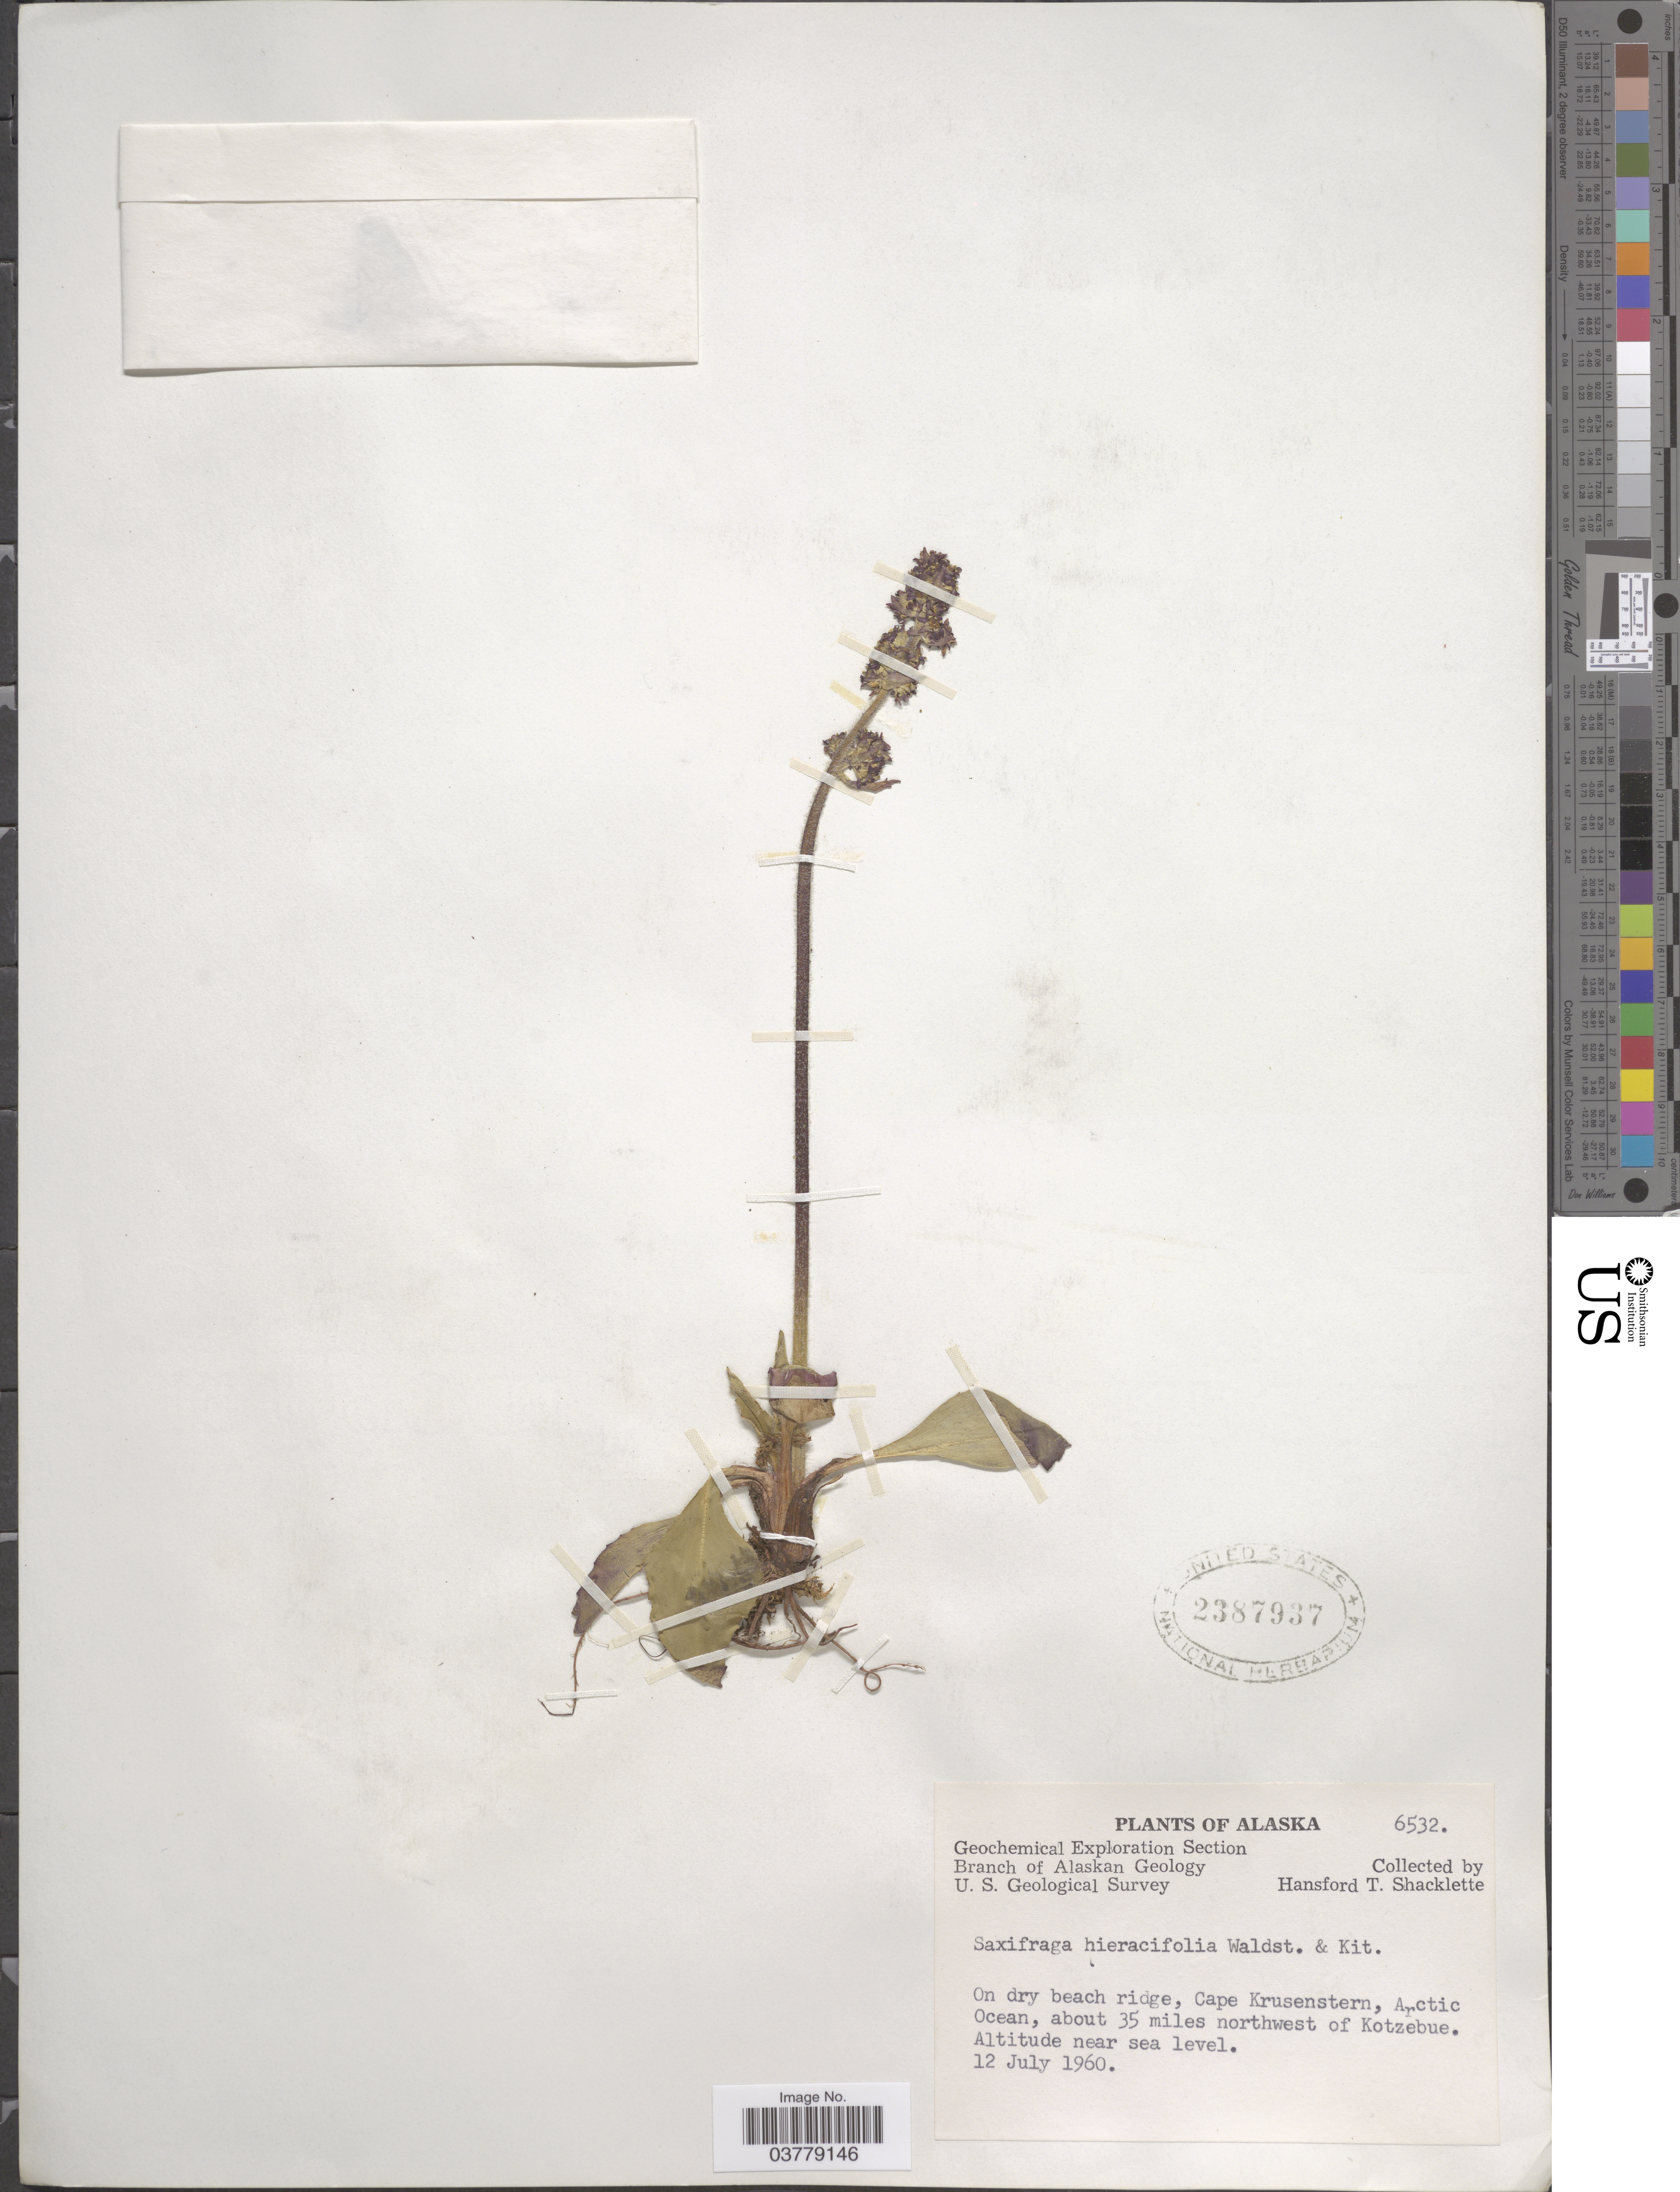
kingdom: Plantae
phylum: Tracheophyta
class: Magnoliopsida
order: Saxifragales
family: Saxifragaceae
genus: Micranthes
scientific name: Micranthes hieraciifolia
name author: (Waldst. & Kit. ex Willd.) Haw.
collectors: H. Shacklette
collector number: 6532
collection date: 1960-07-12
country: United States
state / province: Alaska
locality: On dry beach ridge, Cape Krusenstern, Arctic Ocean, about 35 miles northwest of Kotzebue.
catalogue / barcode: US 2387937